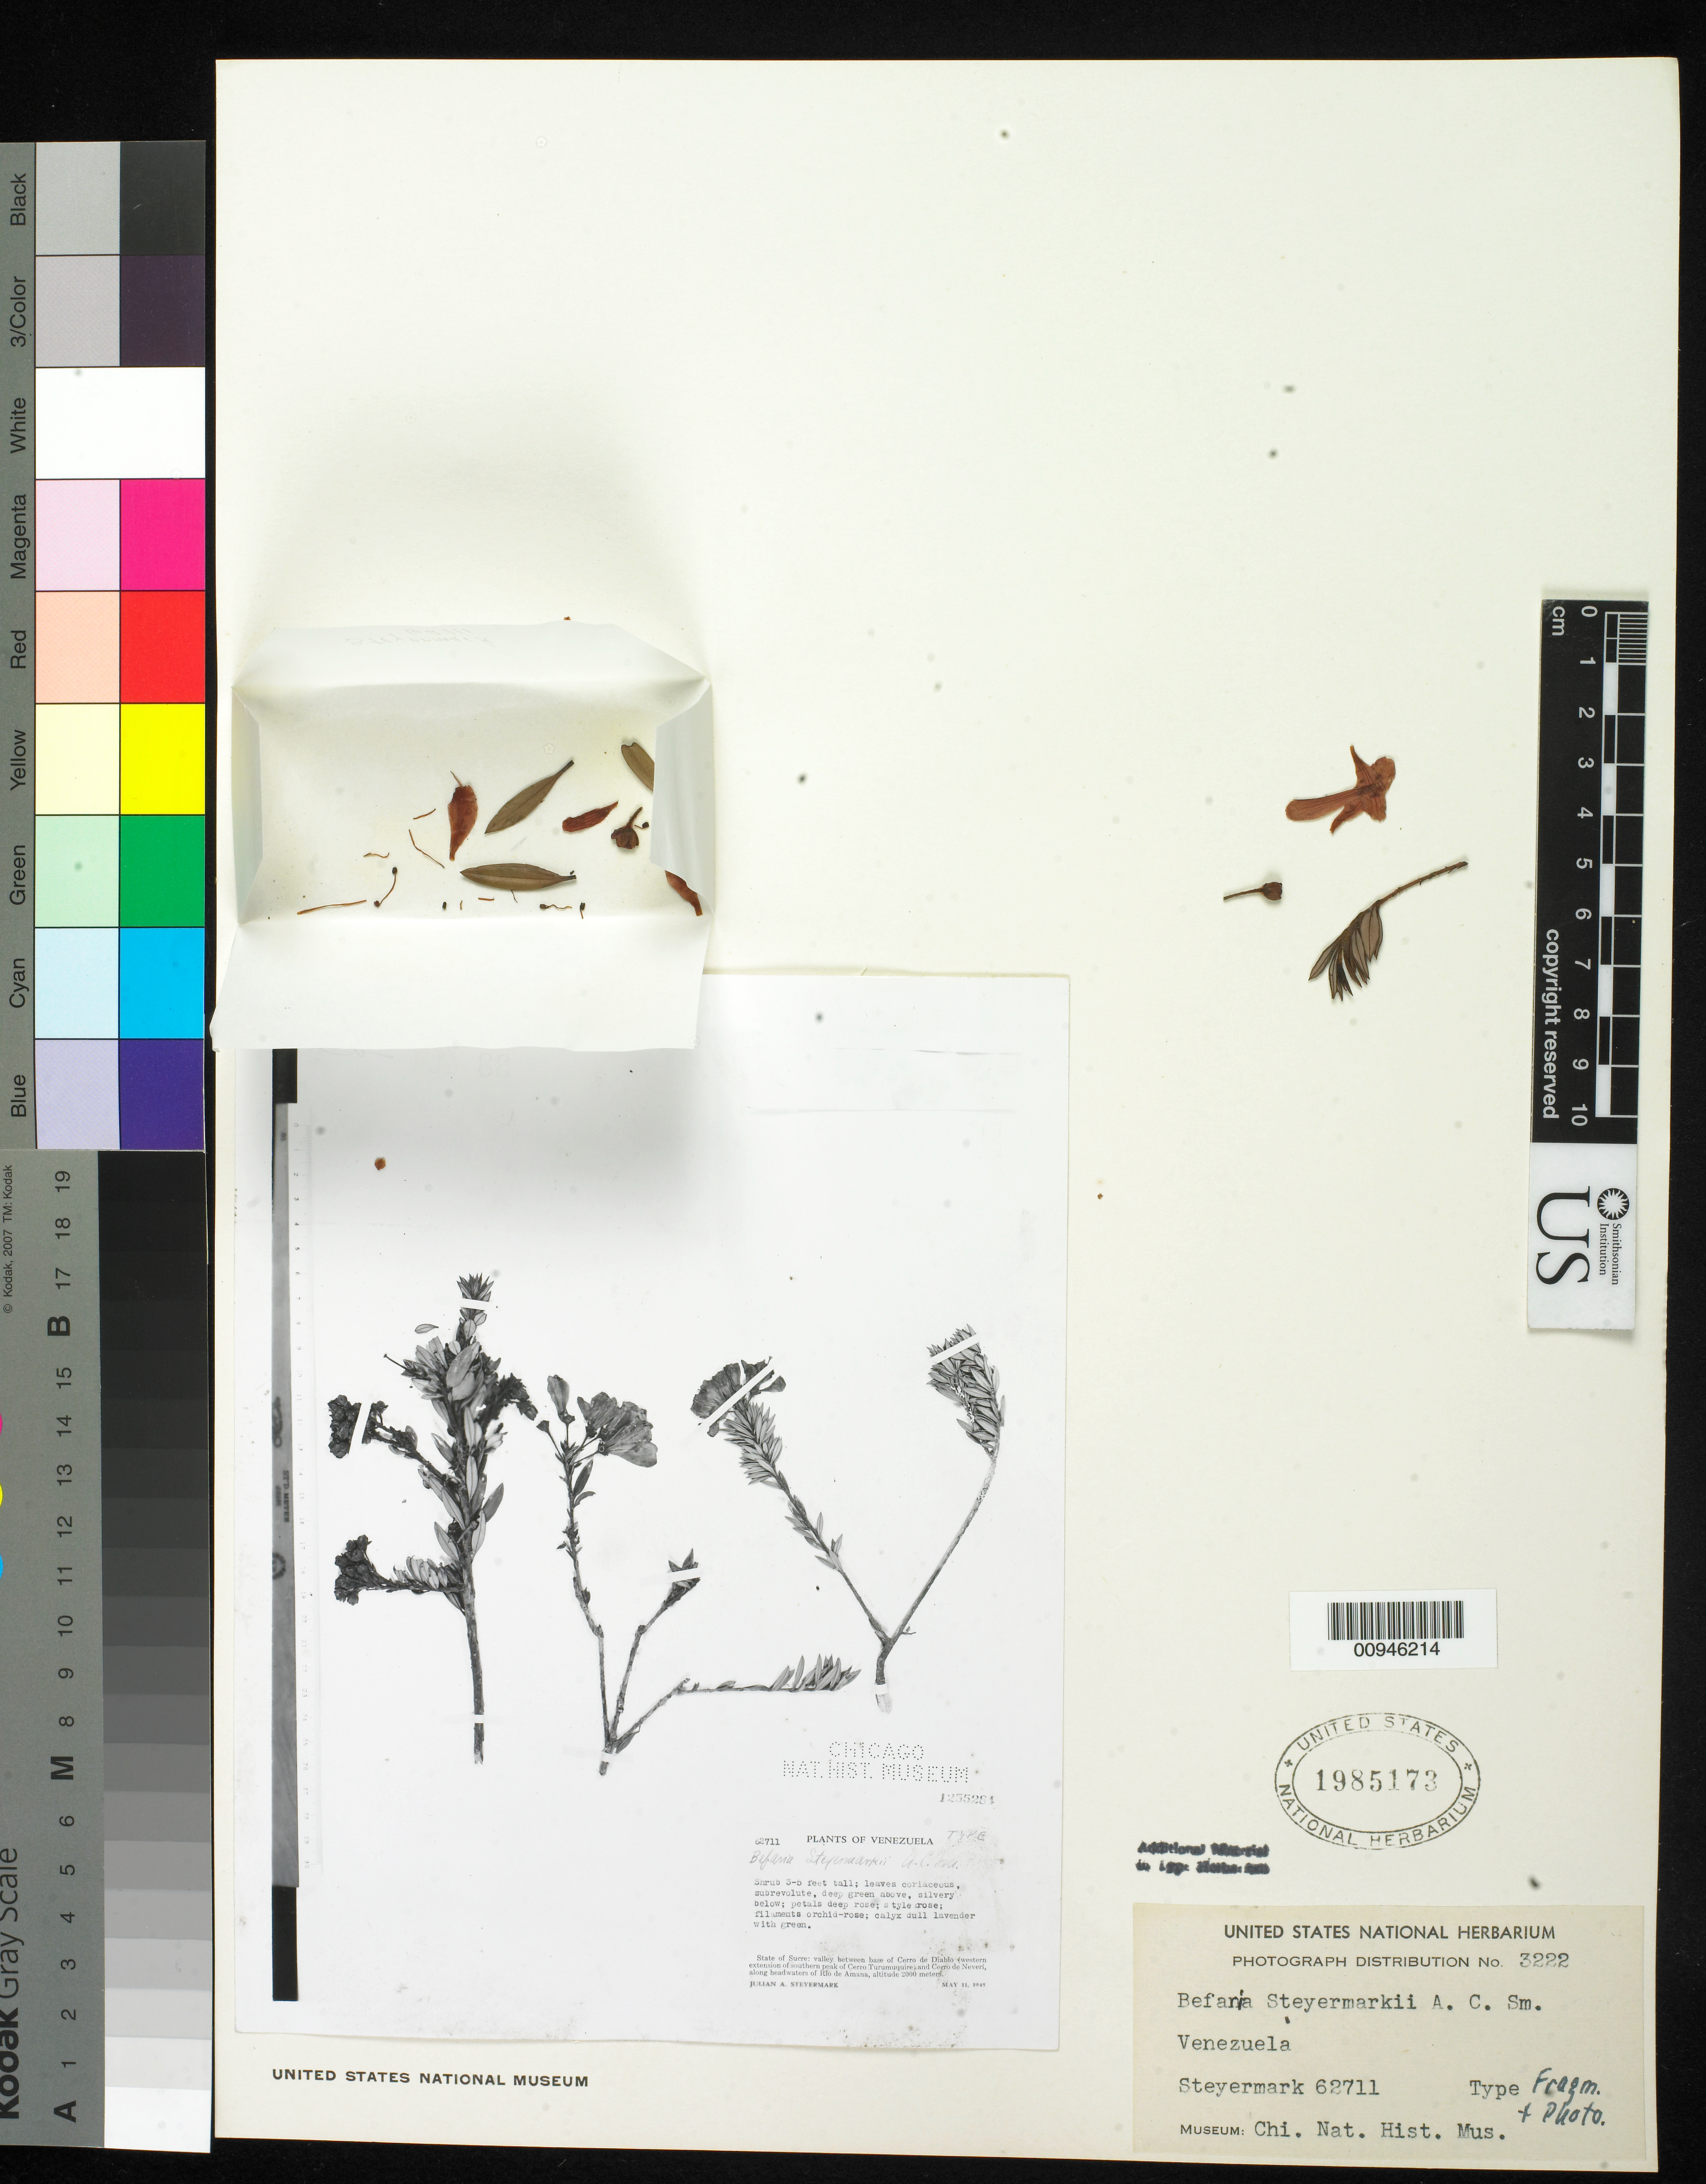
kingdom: Plantae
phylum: Tracheophyta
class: Magnoliopsida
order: Ericales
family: Ericaceae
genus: Bejaria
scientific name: Bejaria steyermarkii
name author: A.C. Sm.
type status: Isotype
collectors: J. Steyermark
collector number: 62711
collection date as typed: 11 May 1945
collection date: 1945-05-11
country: Venezuela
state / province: Sucre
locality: Valley between base of Cerro de Diablo (W extenson of S peak of Cerro Turumiquire) & Cerro de Neveri, headwaters of Rio de Amala.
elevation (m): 2000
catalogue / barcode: US 1985173